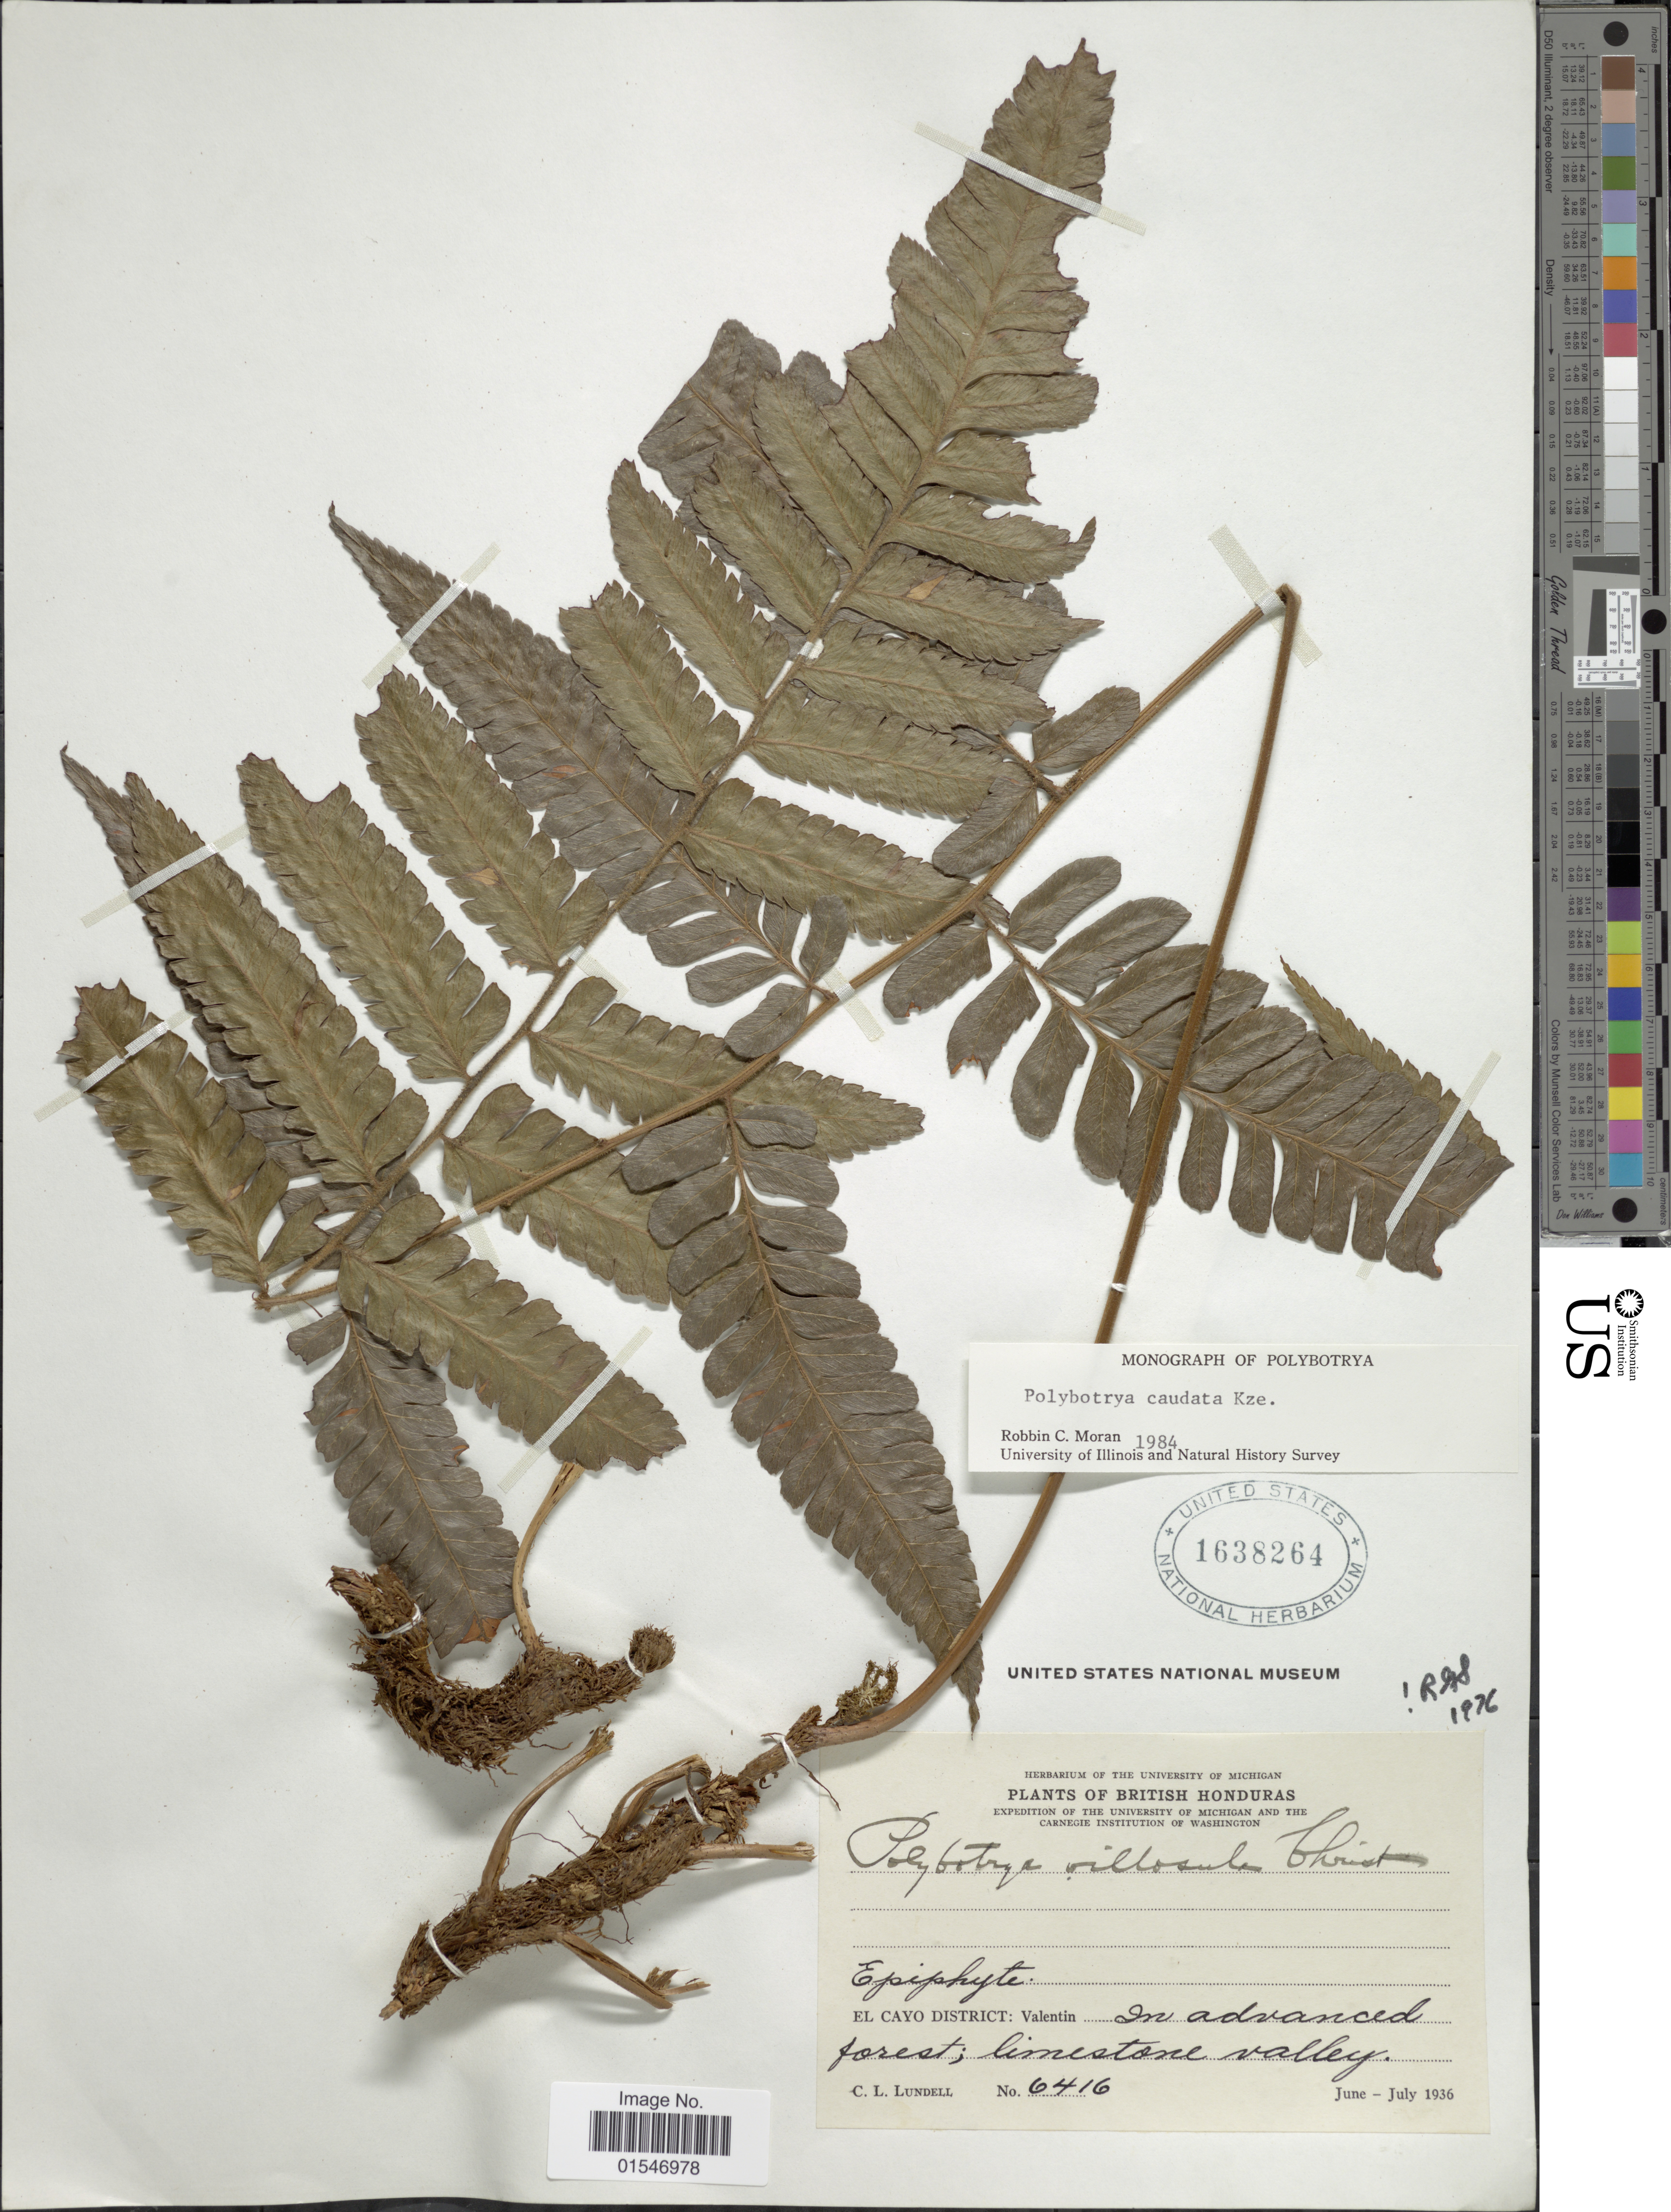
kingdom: Plantae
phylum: Tracheophyta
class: Polypodiopsida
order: Polypodiales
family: Dryopteridaceae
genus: Polybotrya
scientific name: Polybotrya caudata f. villosa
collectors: C. L. Lundell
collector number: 6416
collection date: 1936-06/1936-07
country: Belize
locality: British Honduras, El ayo District: Valentin In advanced forest.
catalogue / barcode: US 1638264